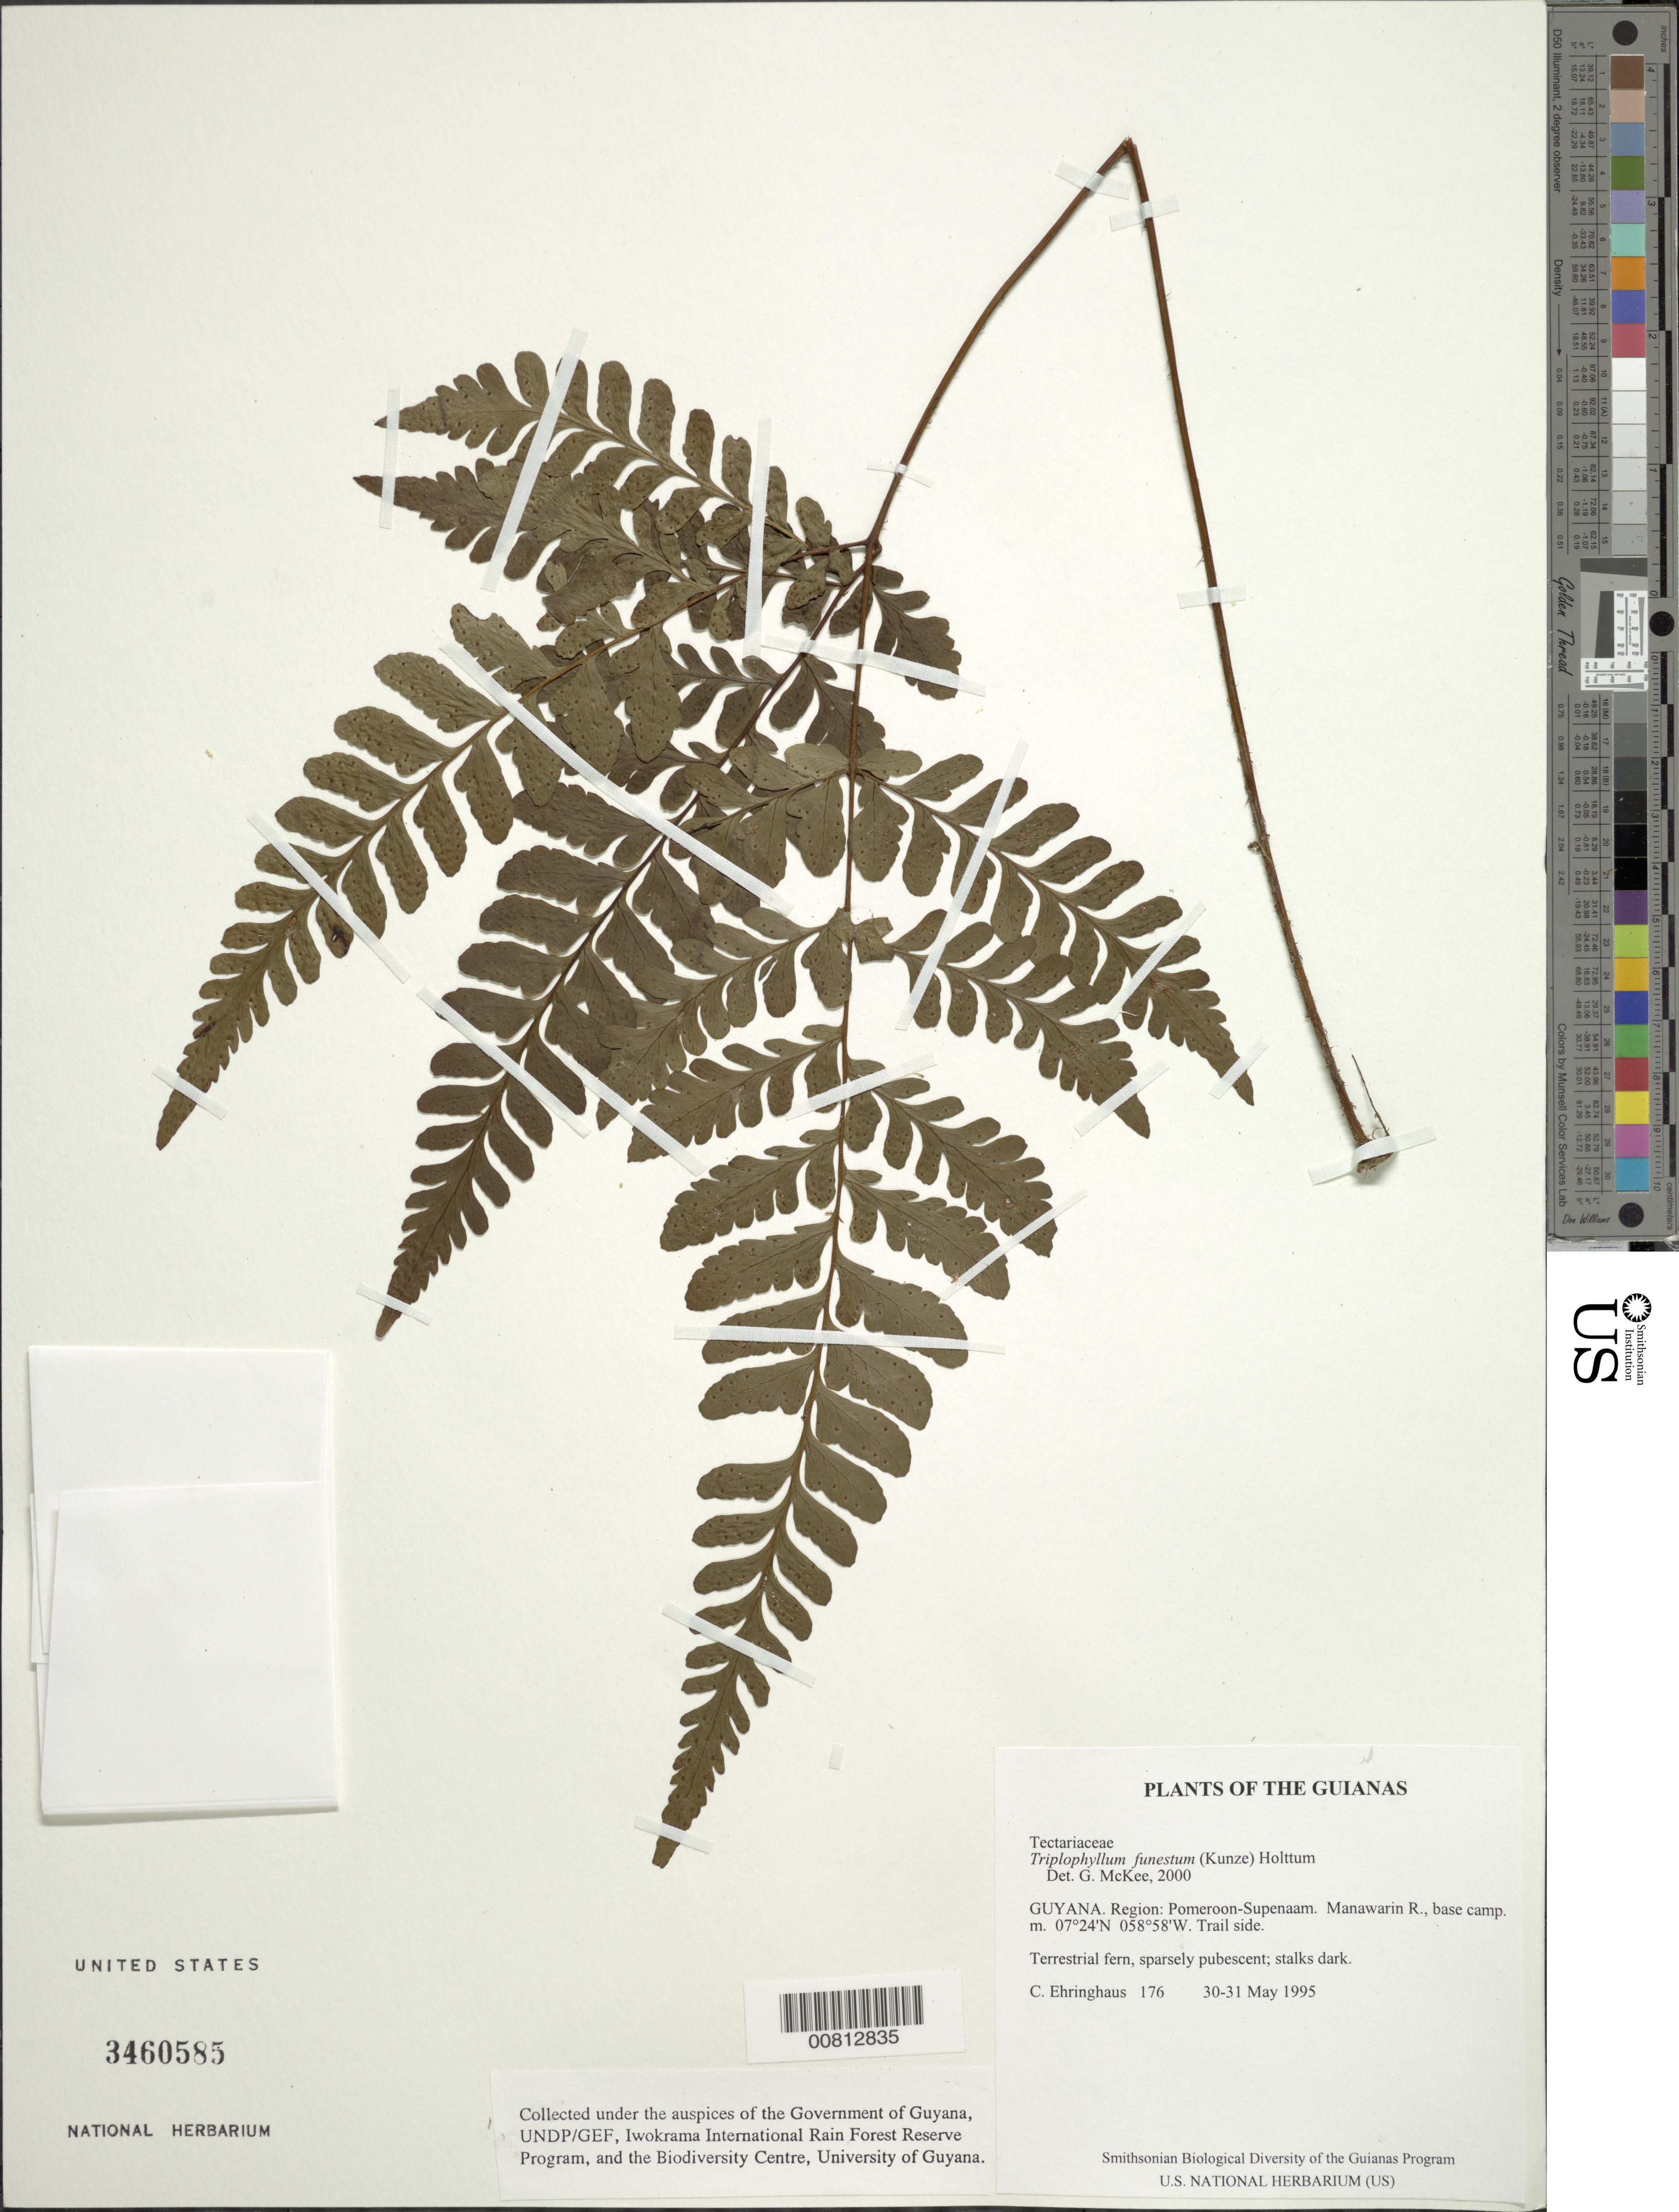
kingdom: Plantae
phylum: Tracheophyta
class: Polypodiopsida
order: Polypodiales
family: Tectariaceae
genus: Triplophyllum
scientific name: Triplophyllum funestum var. funestum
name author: (Kunze) Holttum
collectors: C. Ehringhaus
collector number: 176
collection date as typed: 30-31 May 1995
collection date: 1995-05-30/1995-05-31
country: Guyana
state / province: Pomeroon-Supenaam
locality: Manawarin R., base camp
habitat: Trail side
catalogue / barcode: US 3460585